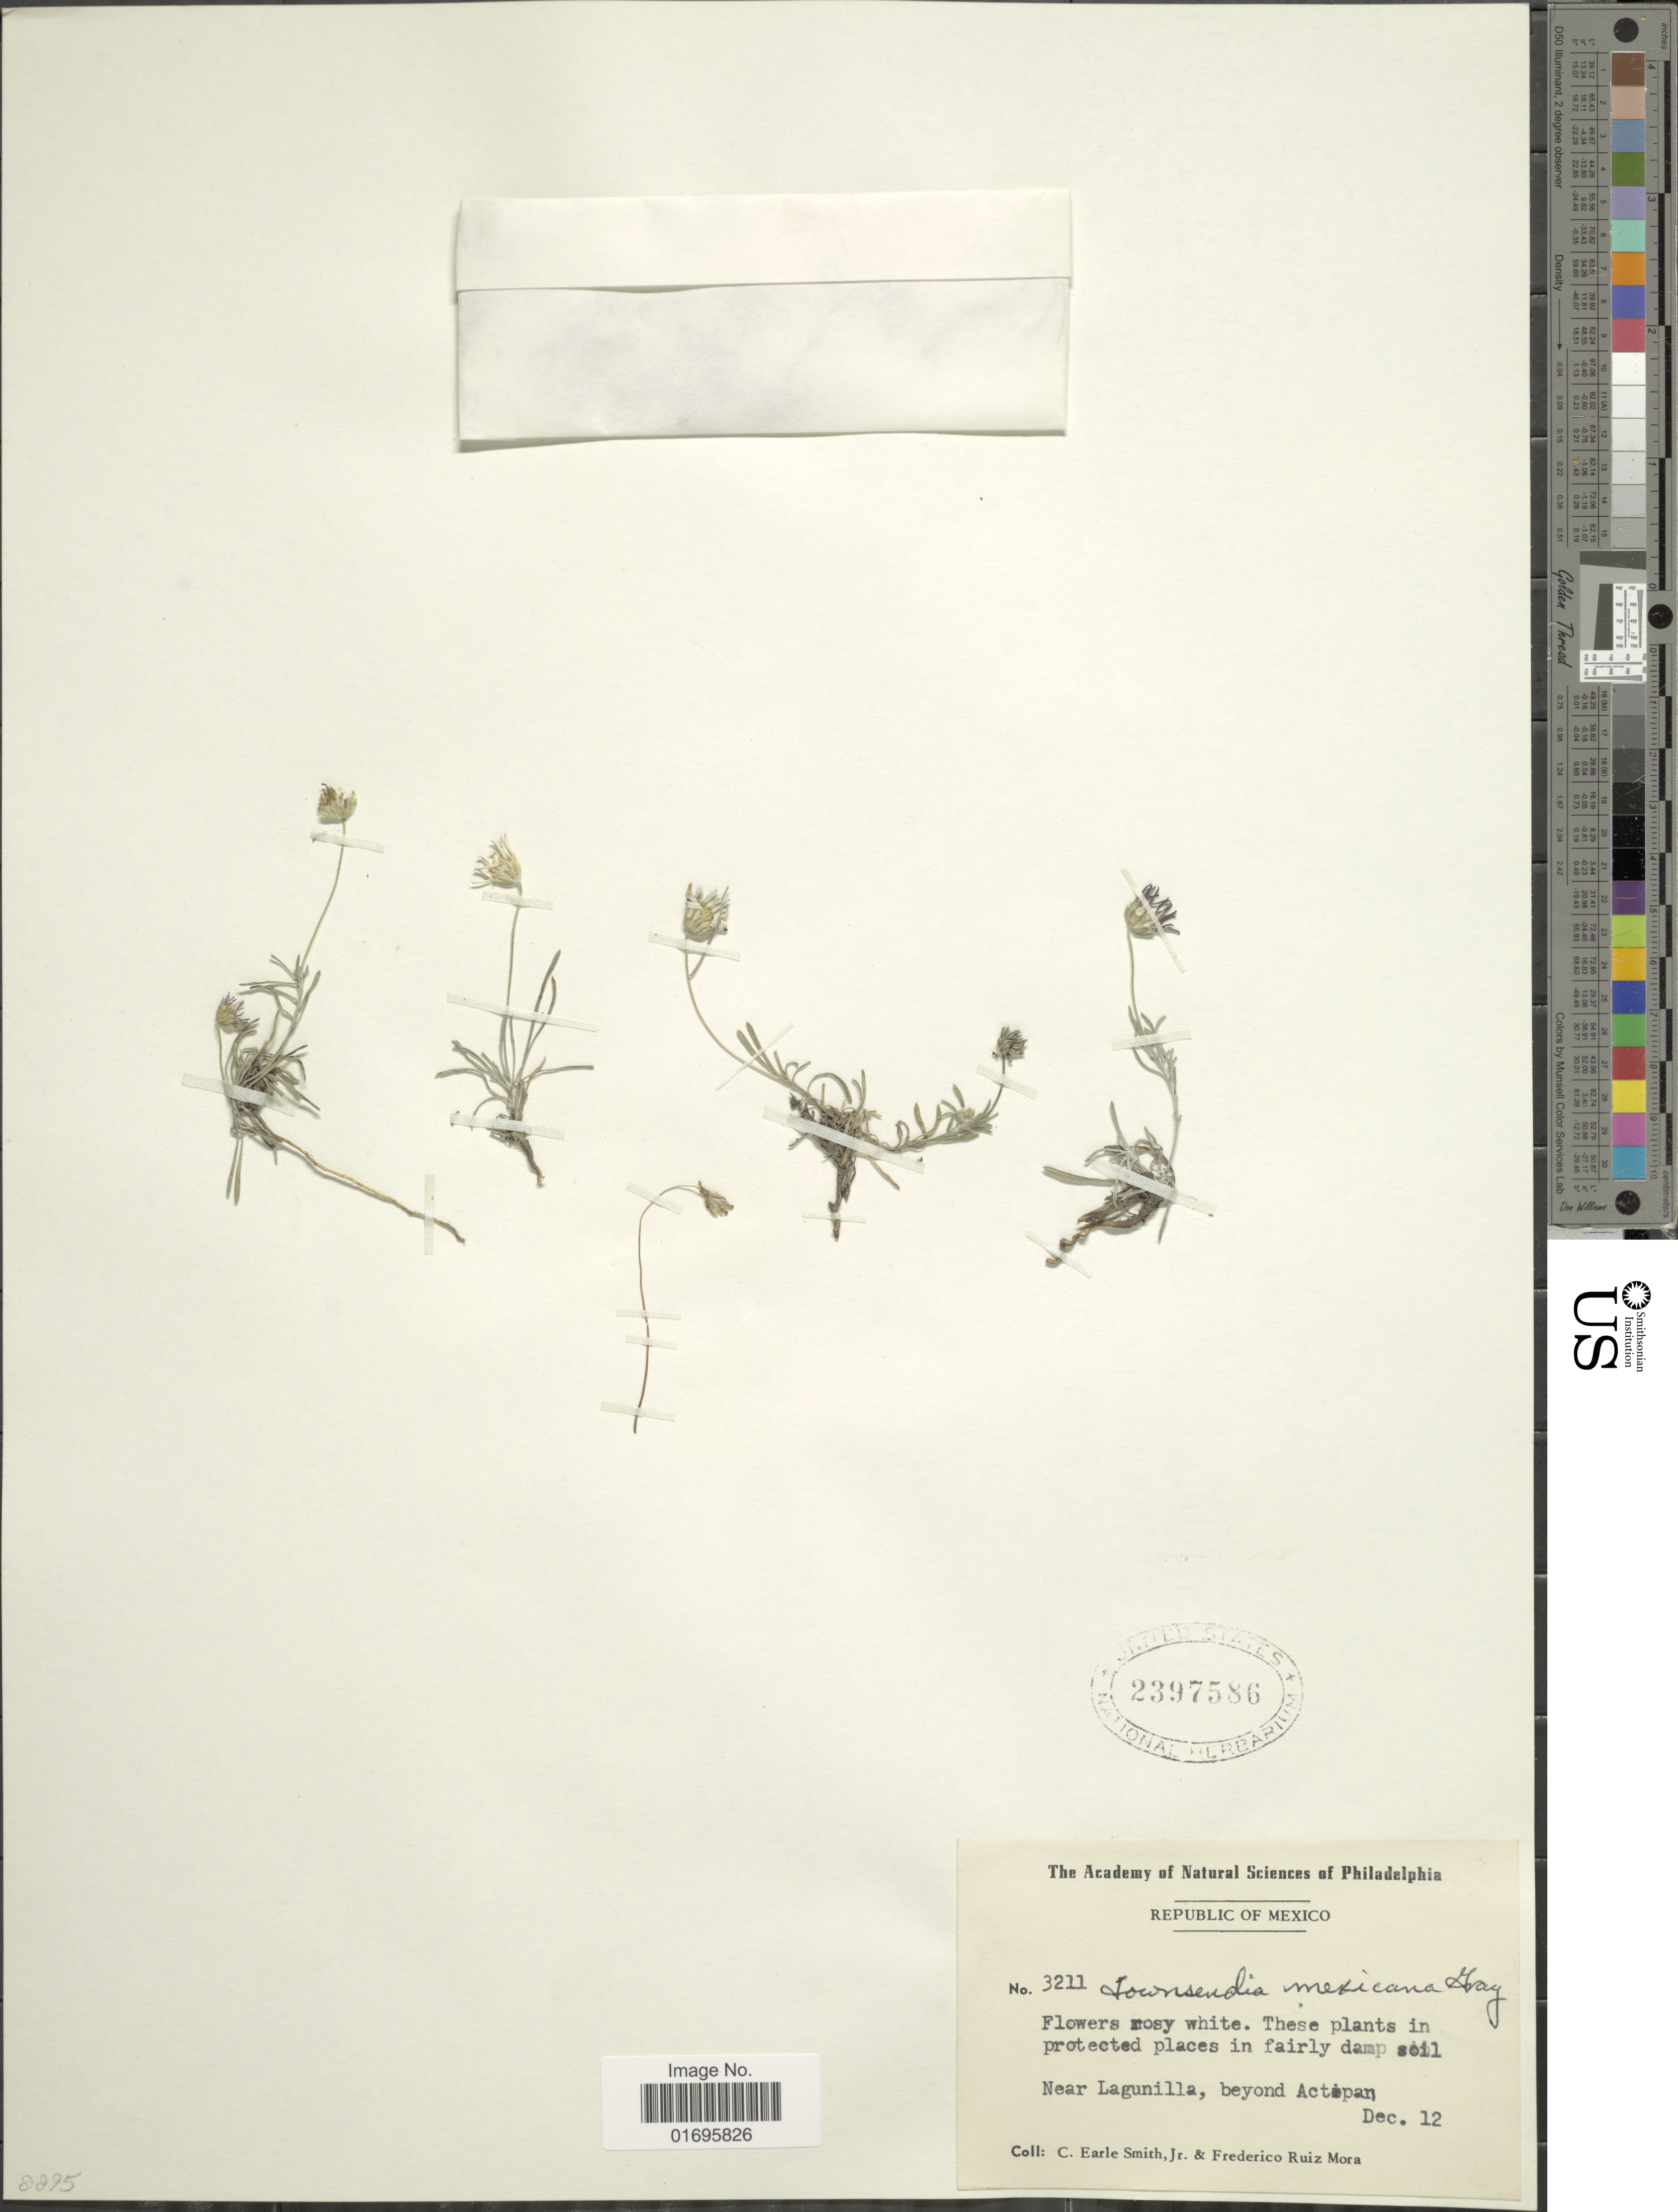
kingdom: Plantae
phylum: Tracheophyta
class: Magnoliopsida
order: Asterales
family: Asteraceae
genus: Townsendia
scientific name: Townsendia mexicana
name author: A. Gray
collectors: C. E. Smith Jr. & F. Mora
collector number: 3211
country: Mexico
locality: Near Lagunilla, beyond Actópan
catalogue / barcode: US 2397586